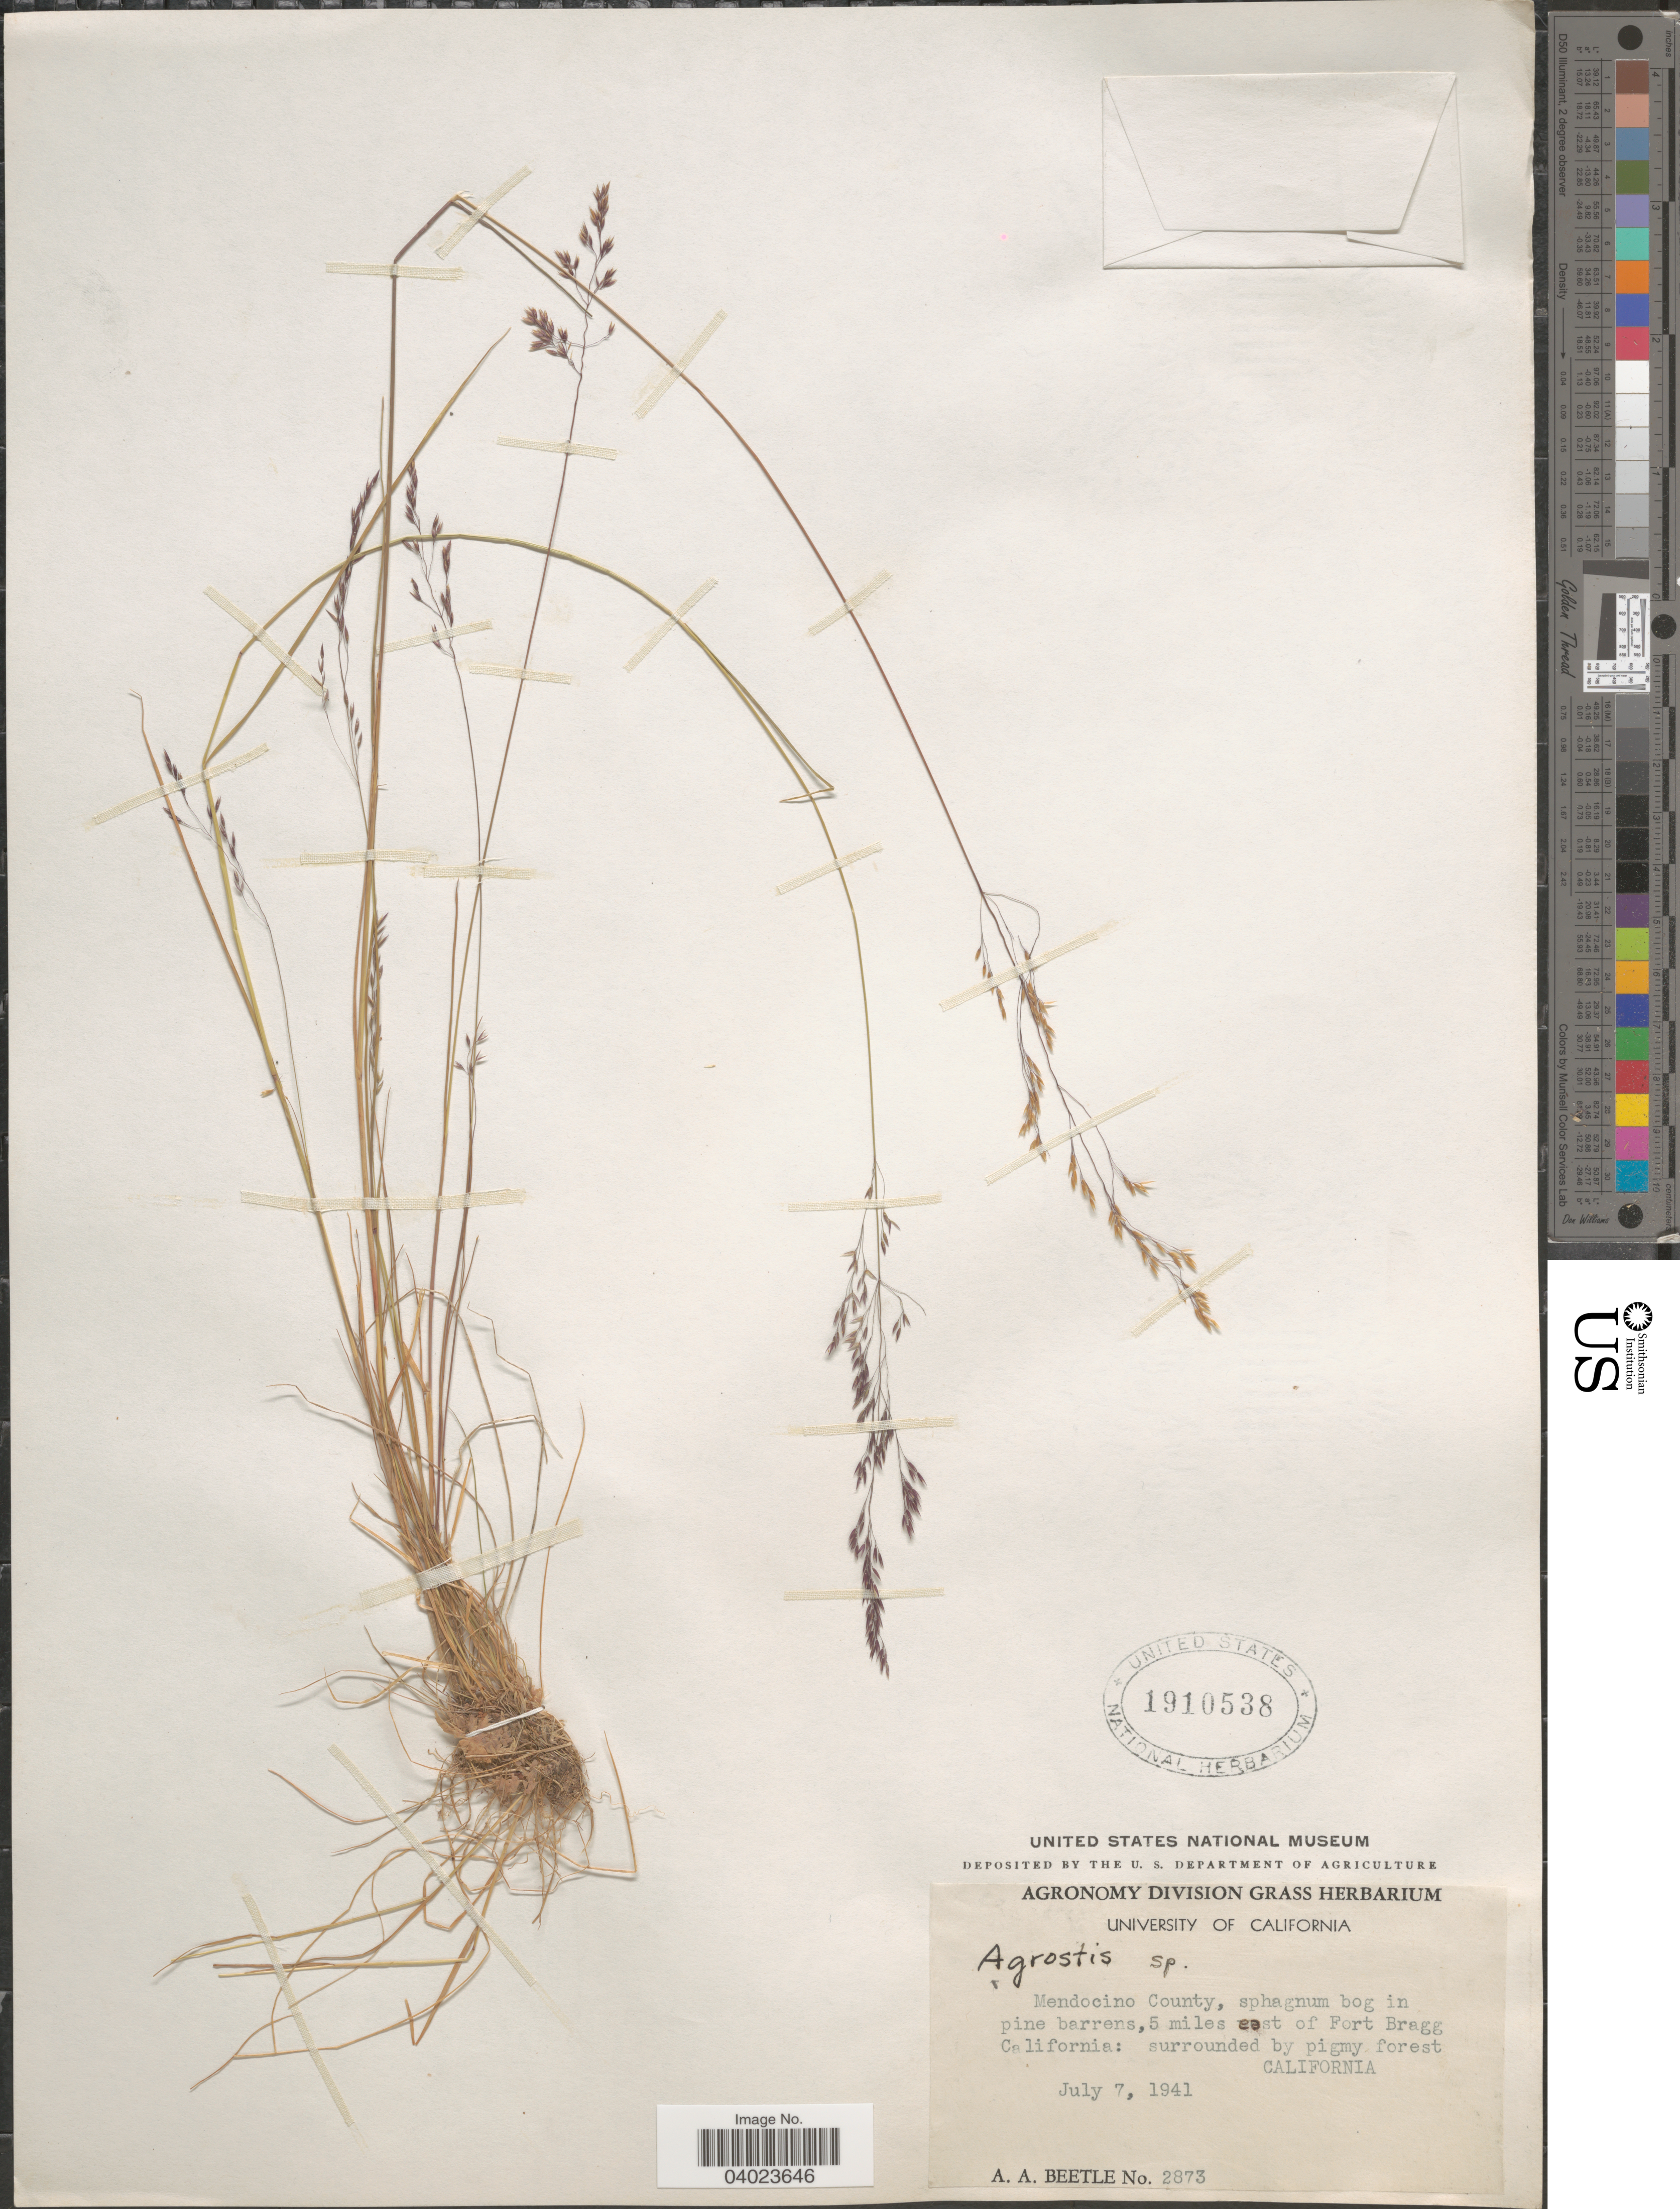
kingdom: Plantae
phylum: Tracheophyta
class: Liliopsida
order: Poales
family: Poaceae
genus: Agrostis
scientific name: Agrostis sp.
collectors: A. A. Beetle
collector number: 2873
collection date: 1941-07-07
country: United States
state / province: California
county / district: Mendocino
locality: Mendocino County, sphagnum bog in pine barrens, 5 miles east of Fort Bragg California.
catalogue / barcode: US 1910538